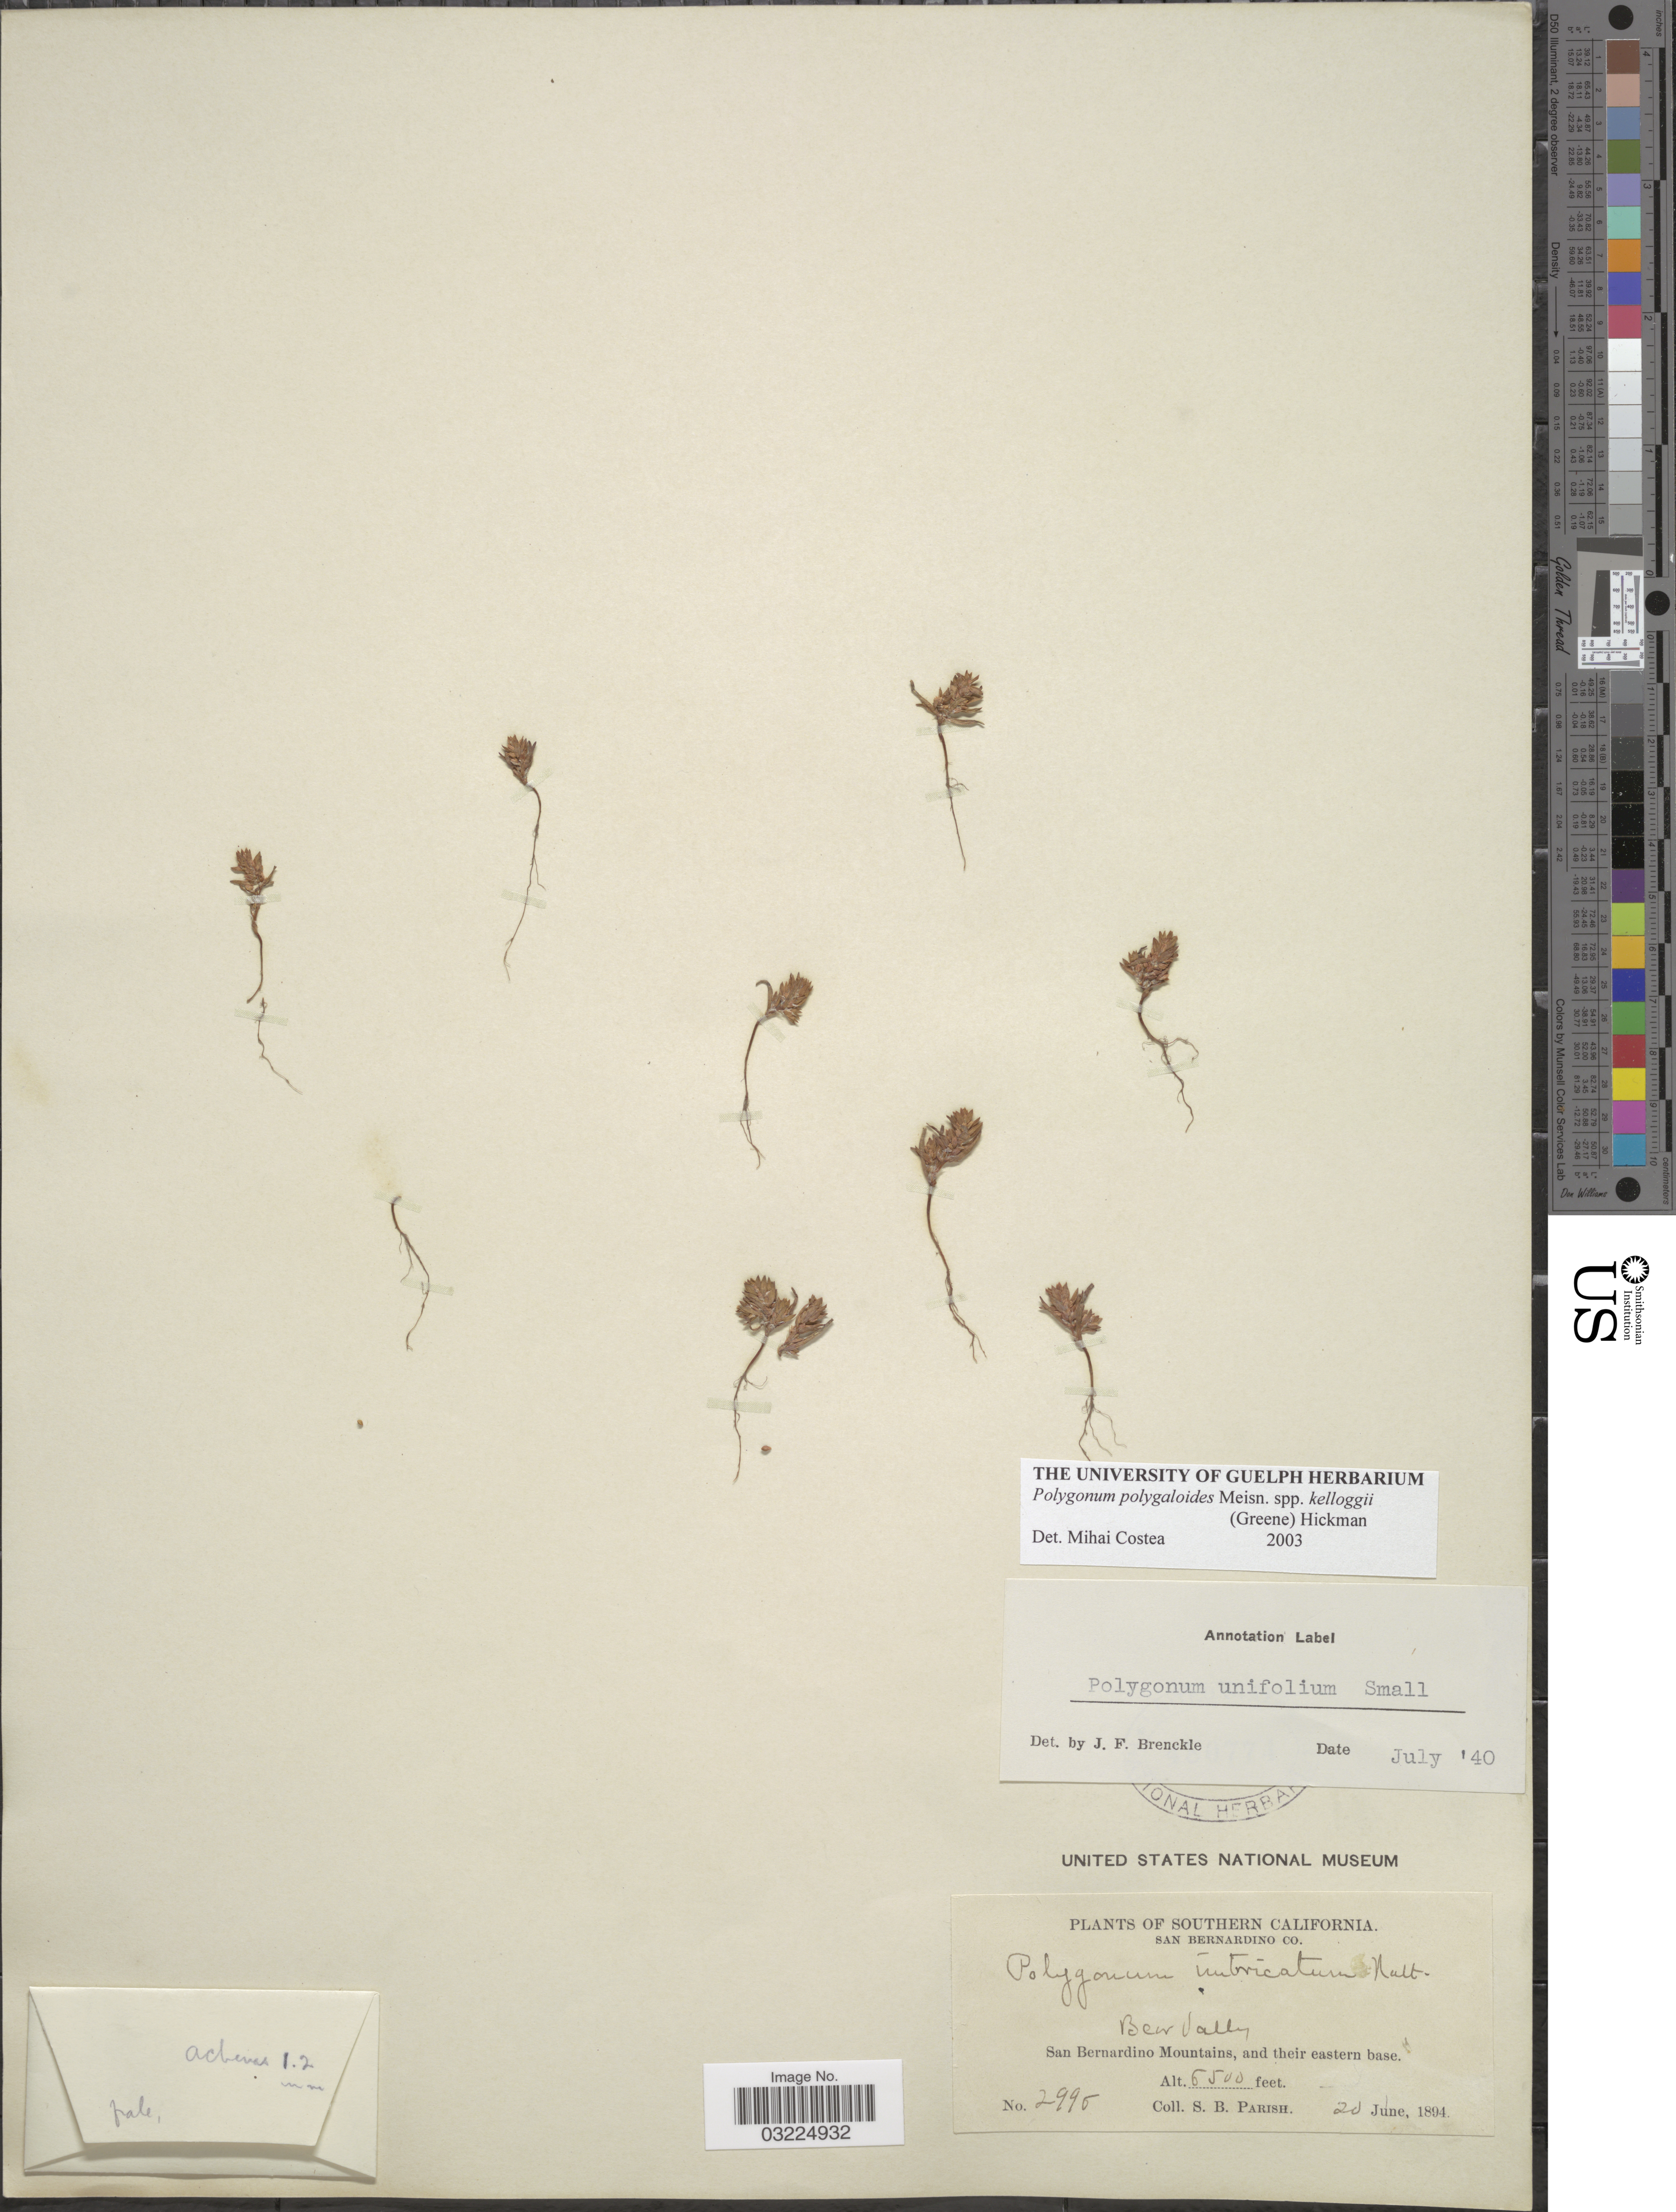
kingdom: Plantae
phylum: Tracheophyta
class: Magnoliopsida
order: Caryophyllales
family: Polygonaceae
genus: Polygonum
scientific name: Polygonum polygaloides subsp. kelloggii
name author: (Greene) Hickman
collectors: S. B. Parish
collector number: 2995*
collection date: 1894-06-20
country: United States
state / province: California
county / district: San Bernardino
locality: Southern California. San Bernardino Co. Bear Valley. San Bernardino Mountains, and their eastern base.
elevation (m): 1981